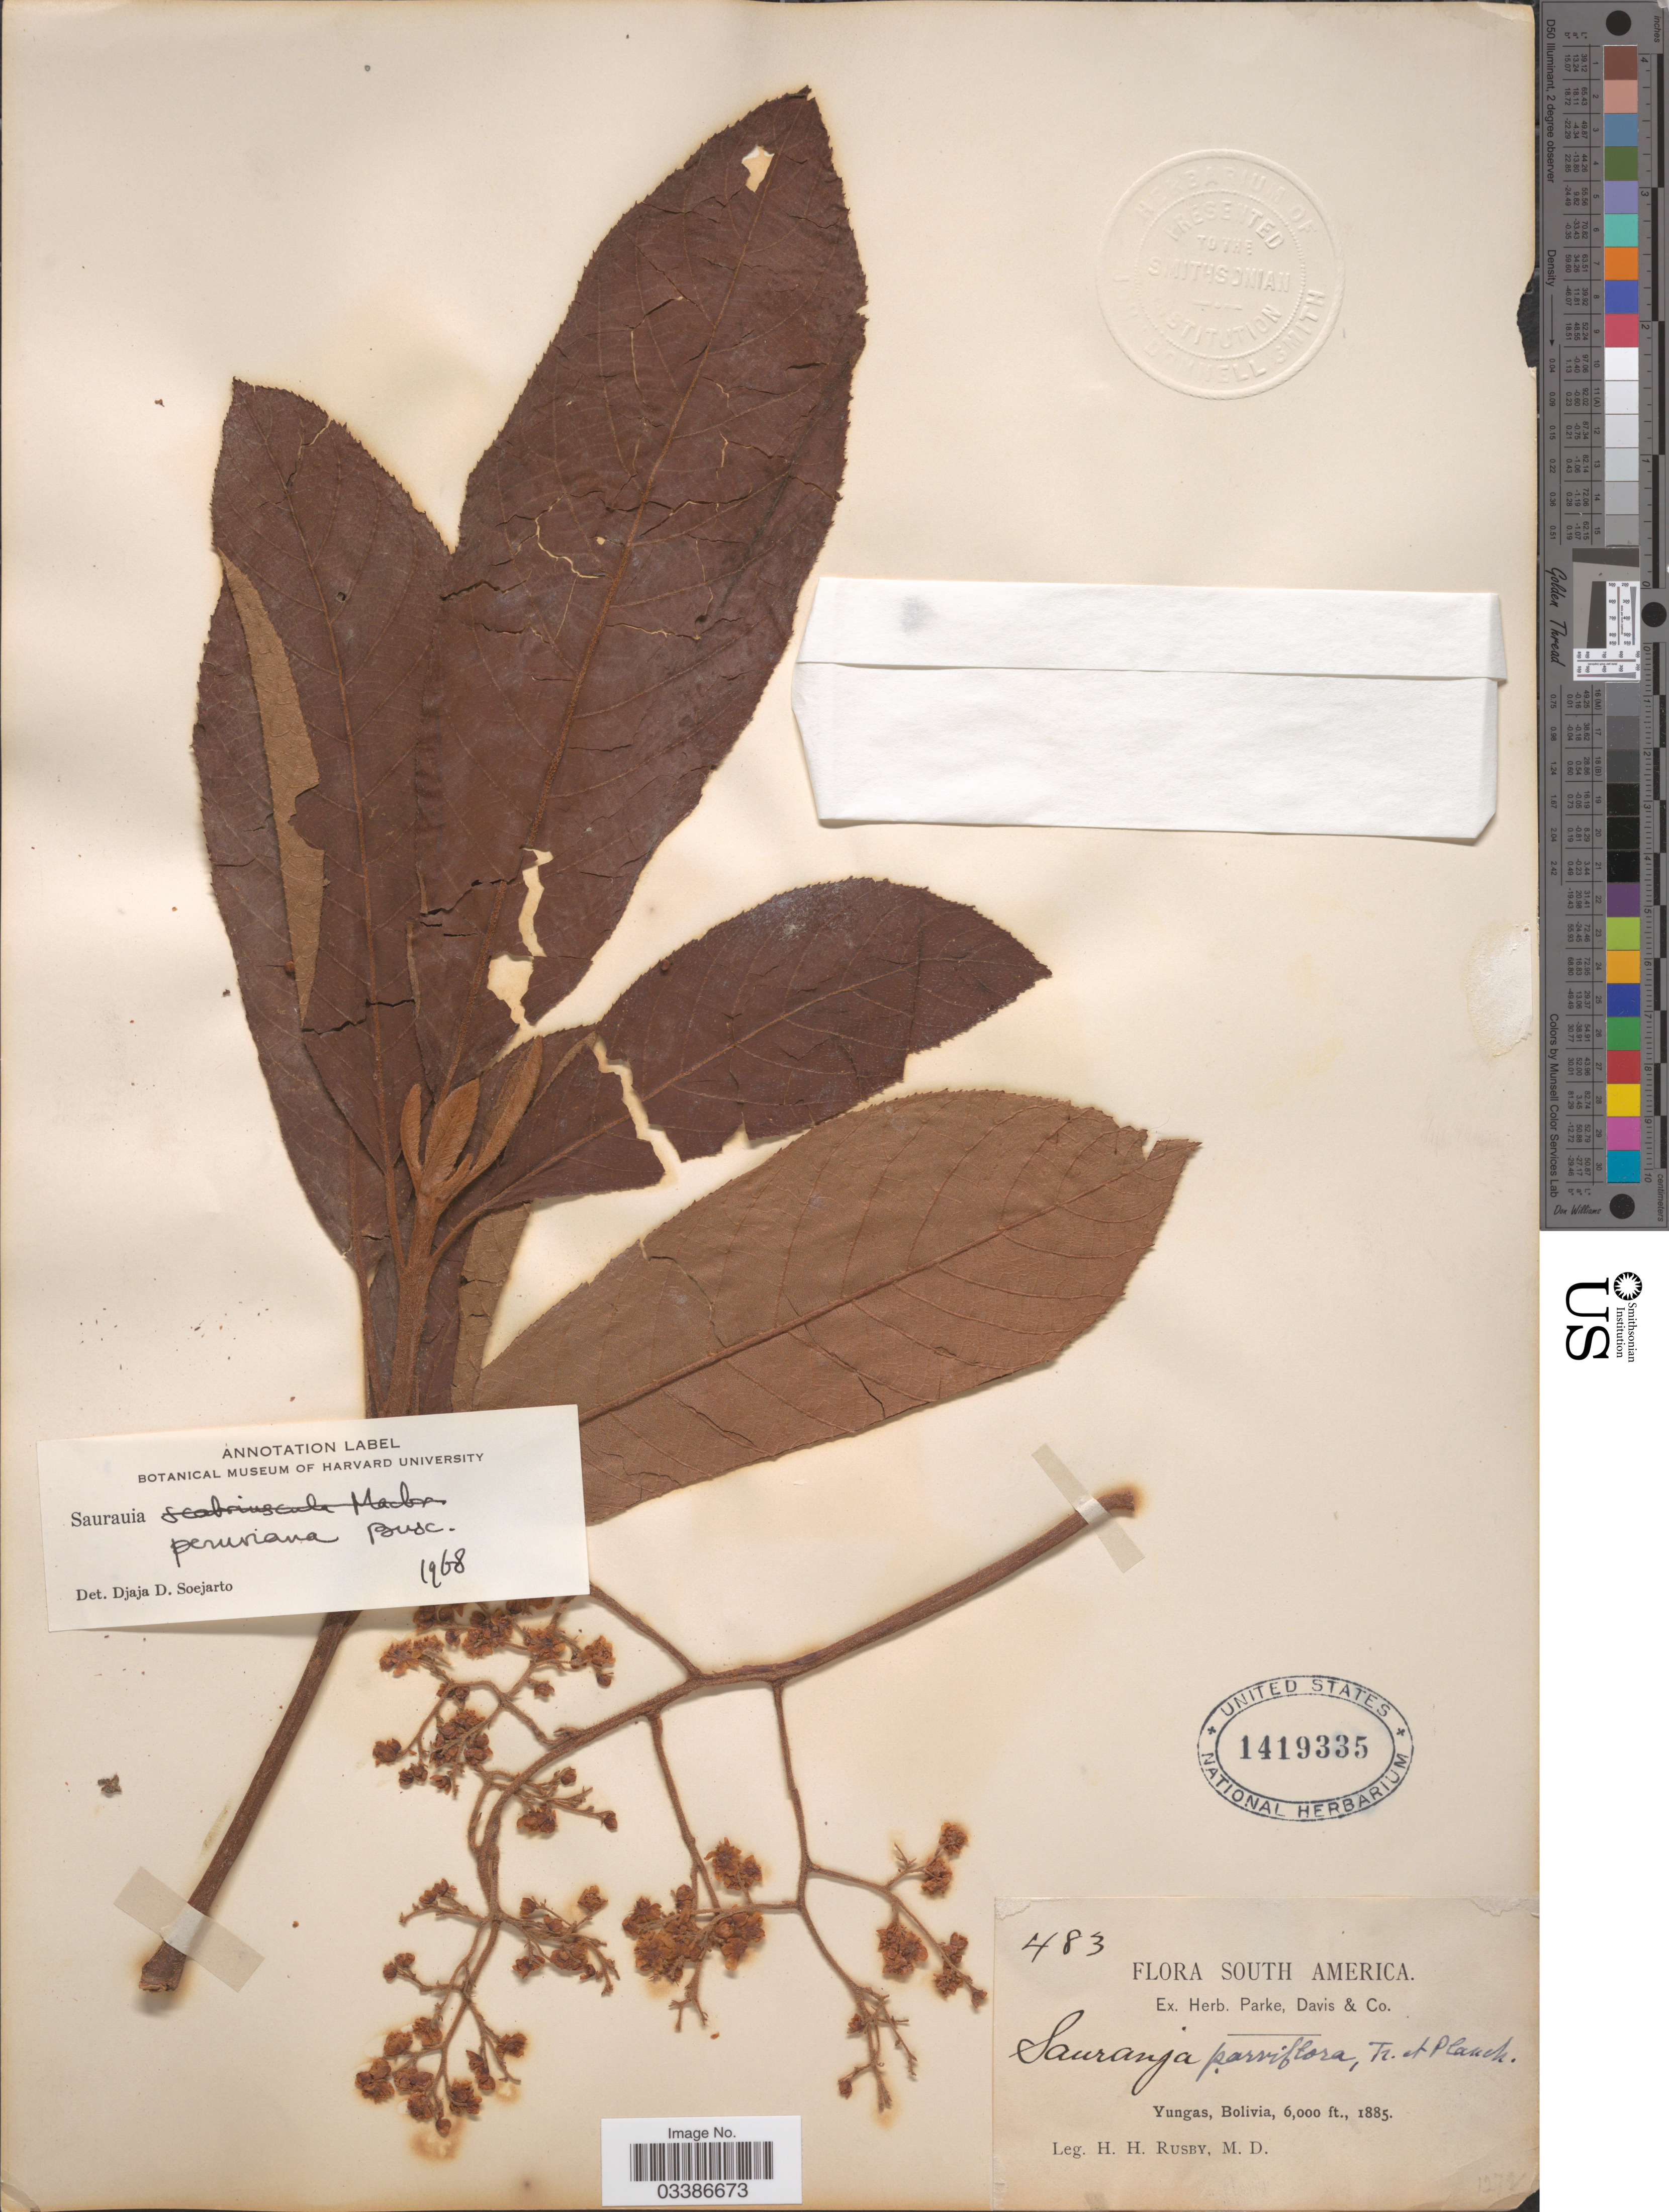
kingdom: Plantae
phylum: Tracheophyta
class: Magnoliopsida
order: Ericales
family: Actinidiaceae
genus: Saurauia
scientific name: Saurauia peruviana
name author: Buscal.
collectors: H. H. Rusby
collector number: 483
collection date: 1885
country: Bolivia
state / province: La Paz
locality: Yungas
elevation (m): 1829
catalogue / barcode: US 1419335